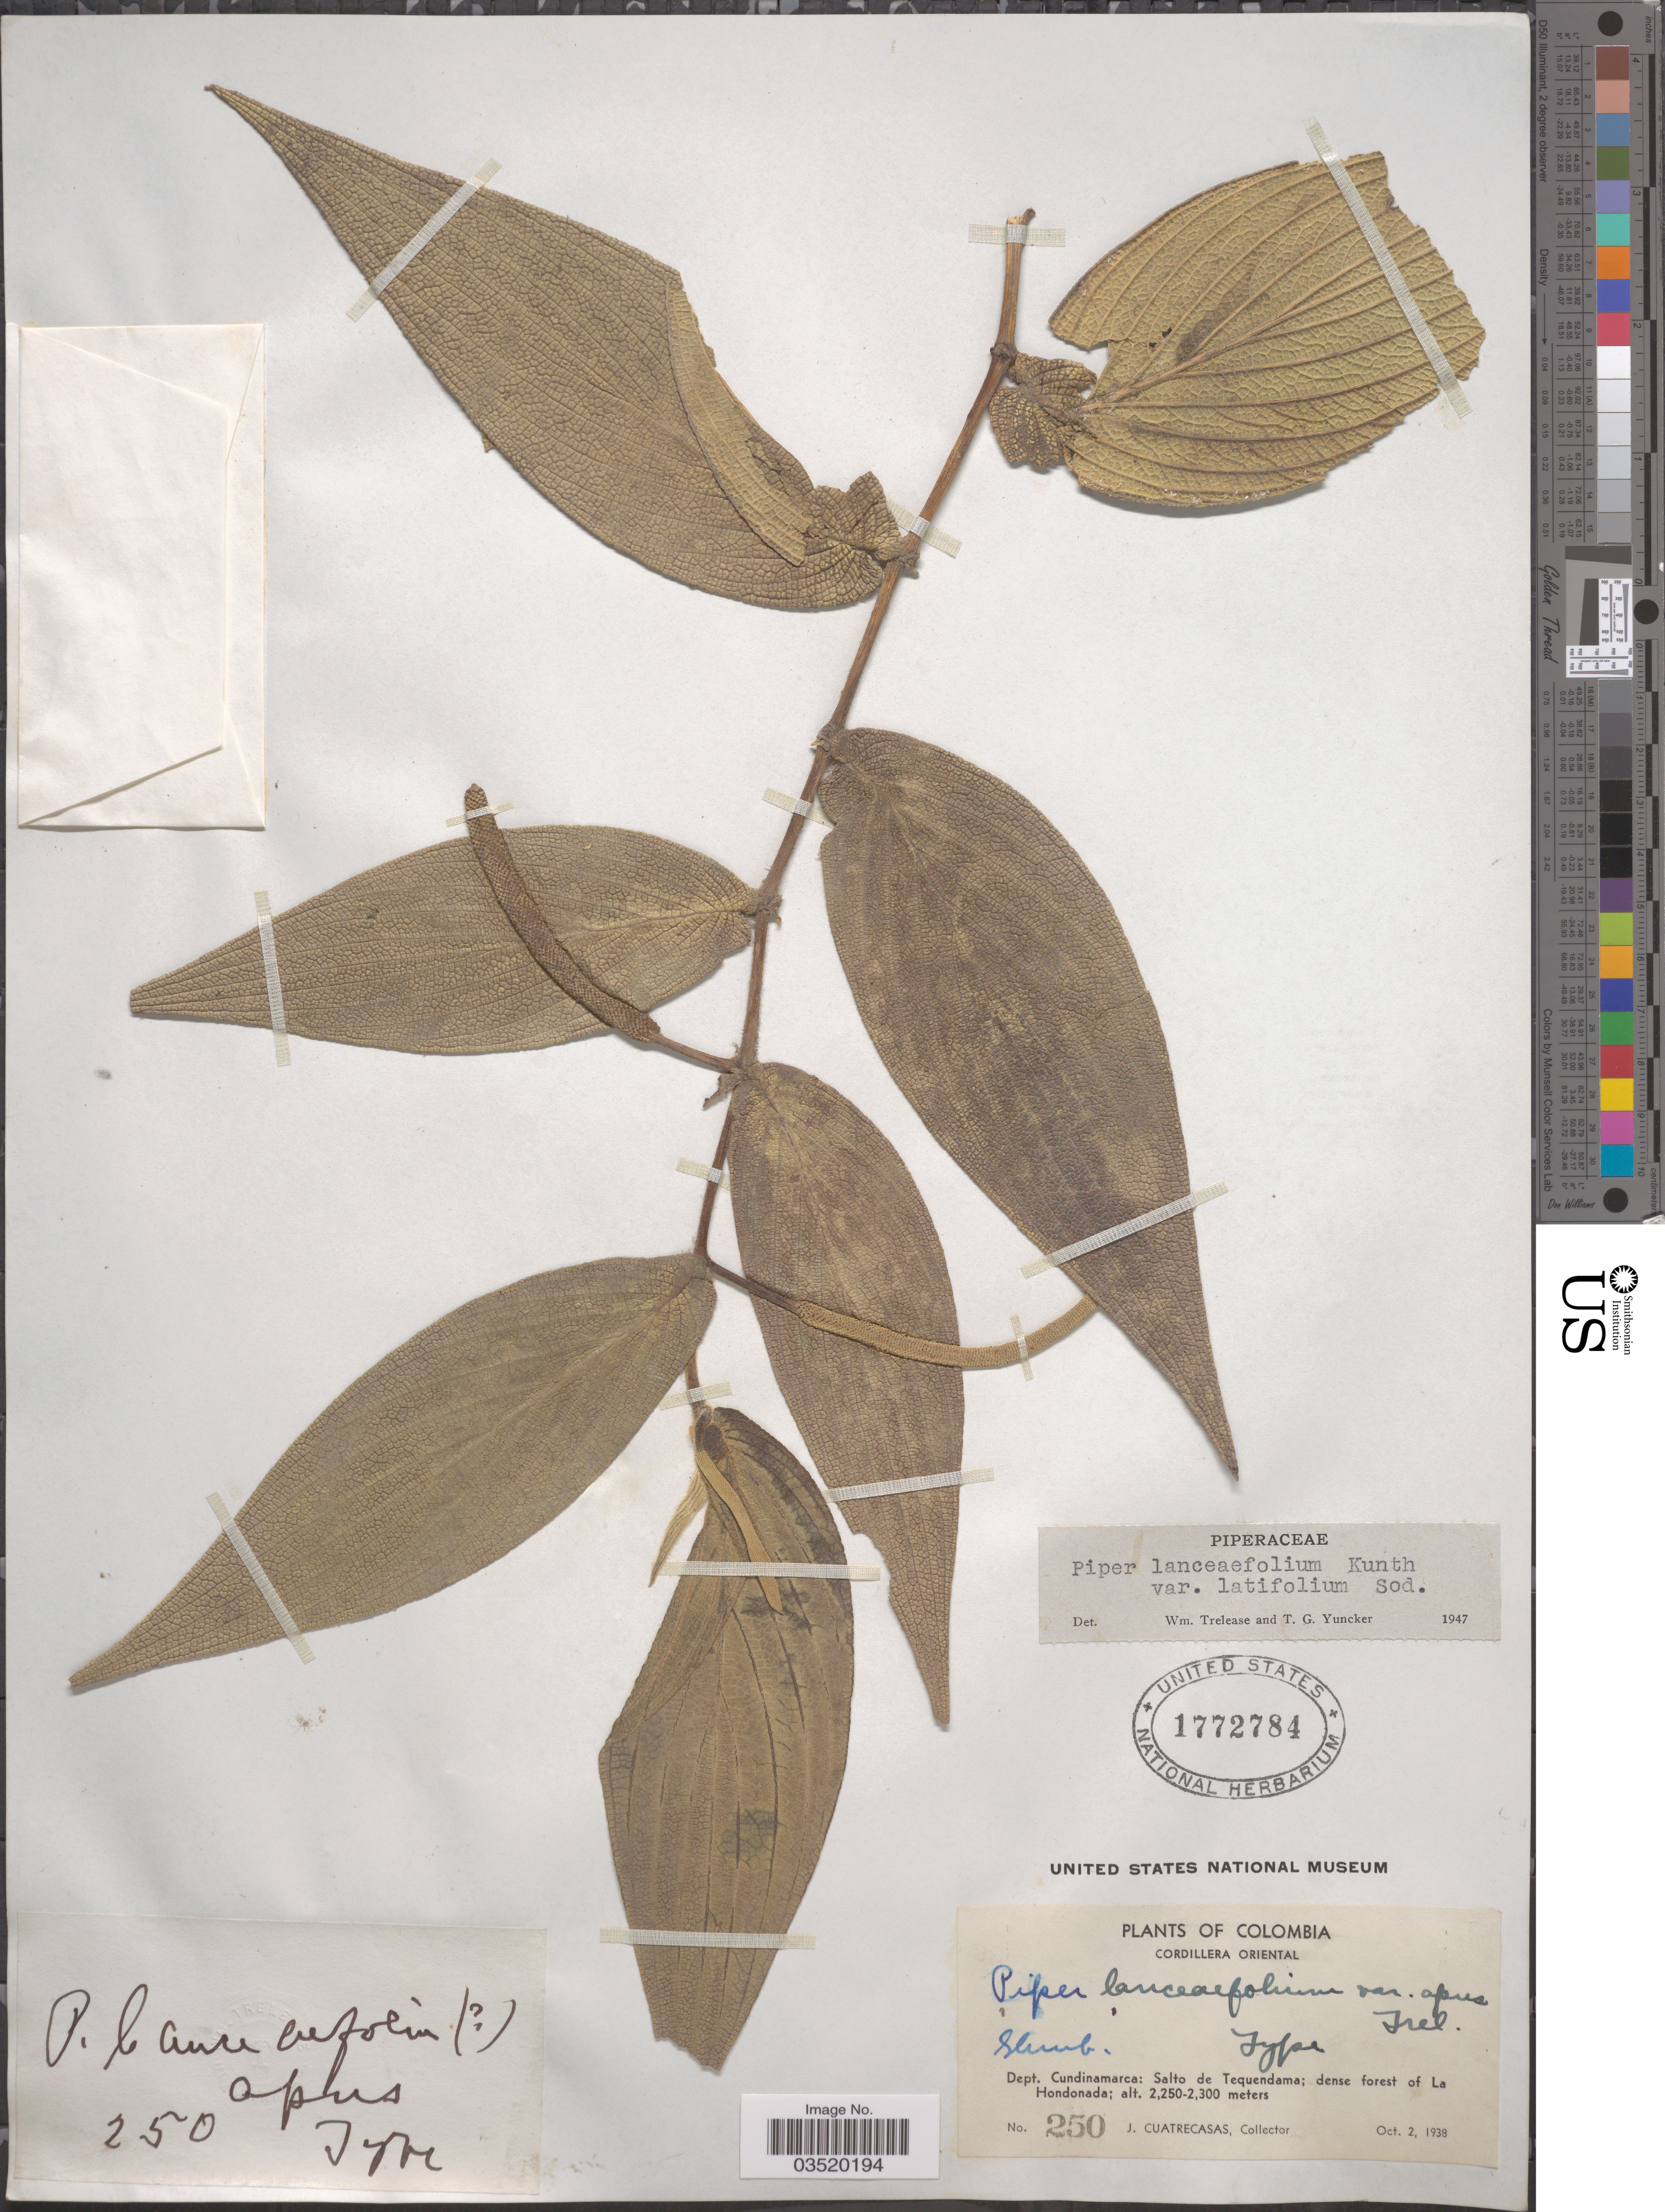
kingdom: Plantae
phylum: Tracheophyta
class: Magnoliopsida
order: Piperales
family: Piperaceae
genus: Piper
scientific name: Piper lanceifolium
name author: Kunth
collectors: J. Cuatrecasas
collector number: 250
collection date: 1938-10-02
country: Colombia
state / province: Cundinamarca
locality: Cordillera Oriental. Dept. Cundinamarca: Salto de Tequendama; dense forest of La Hondonada.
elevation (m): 2250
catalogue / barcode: US 1772784